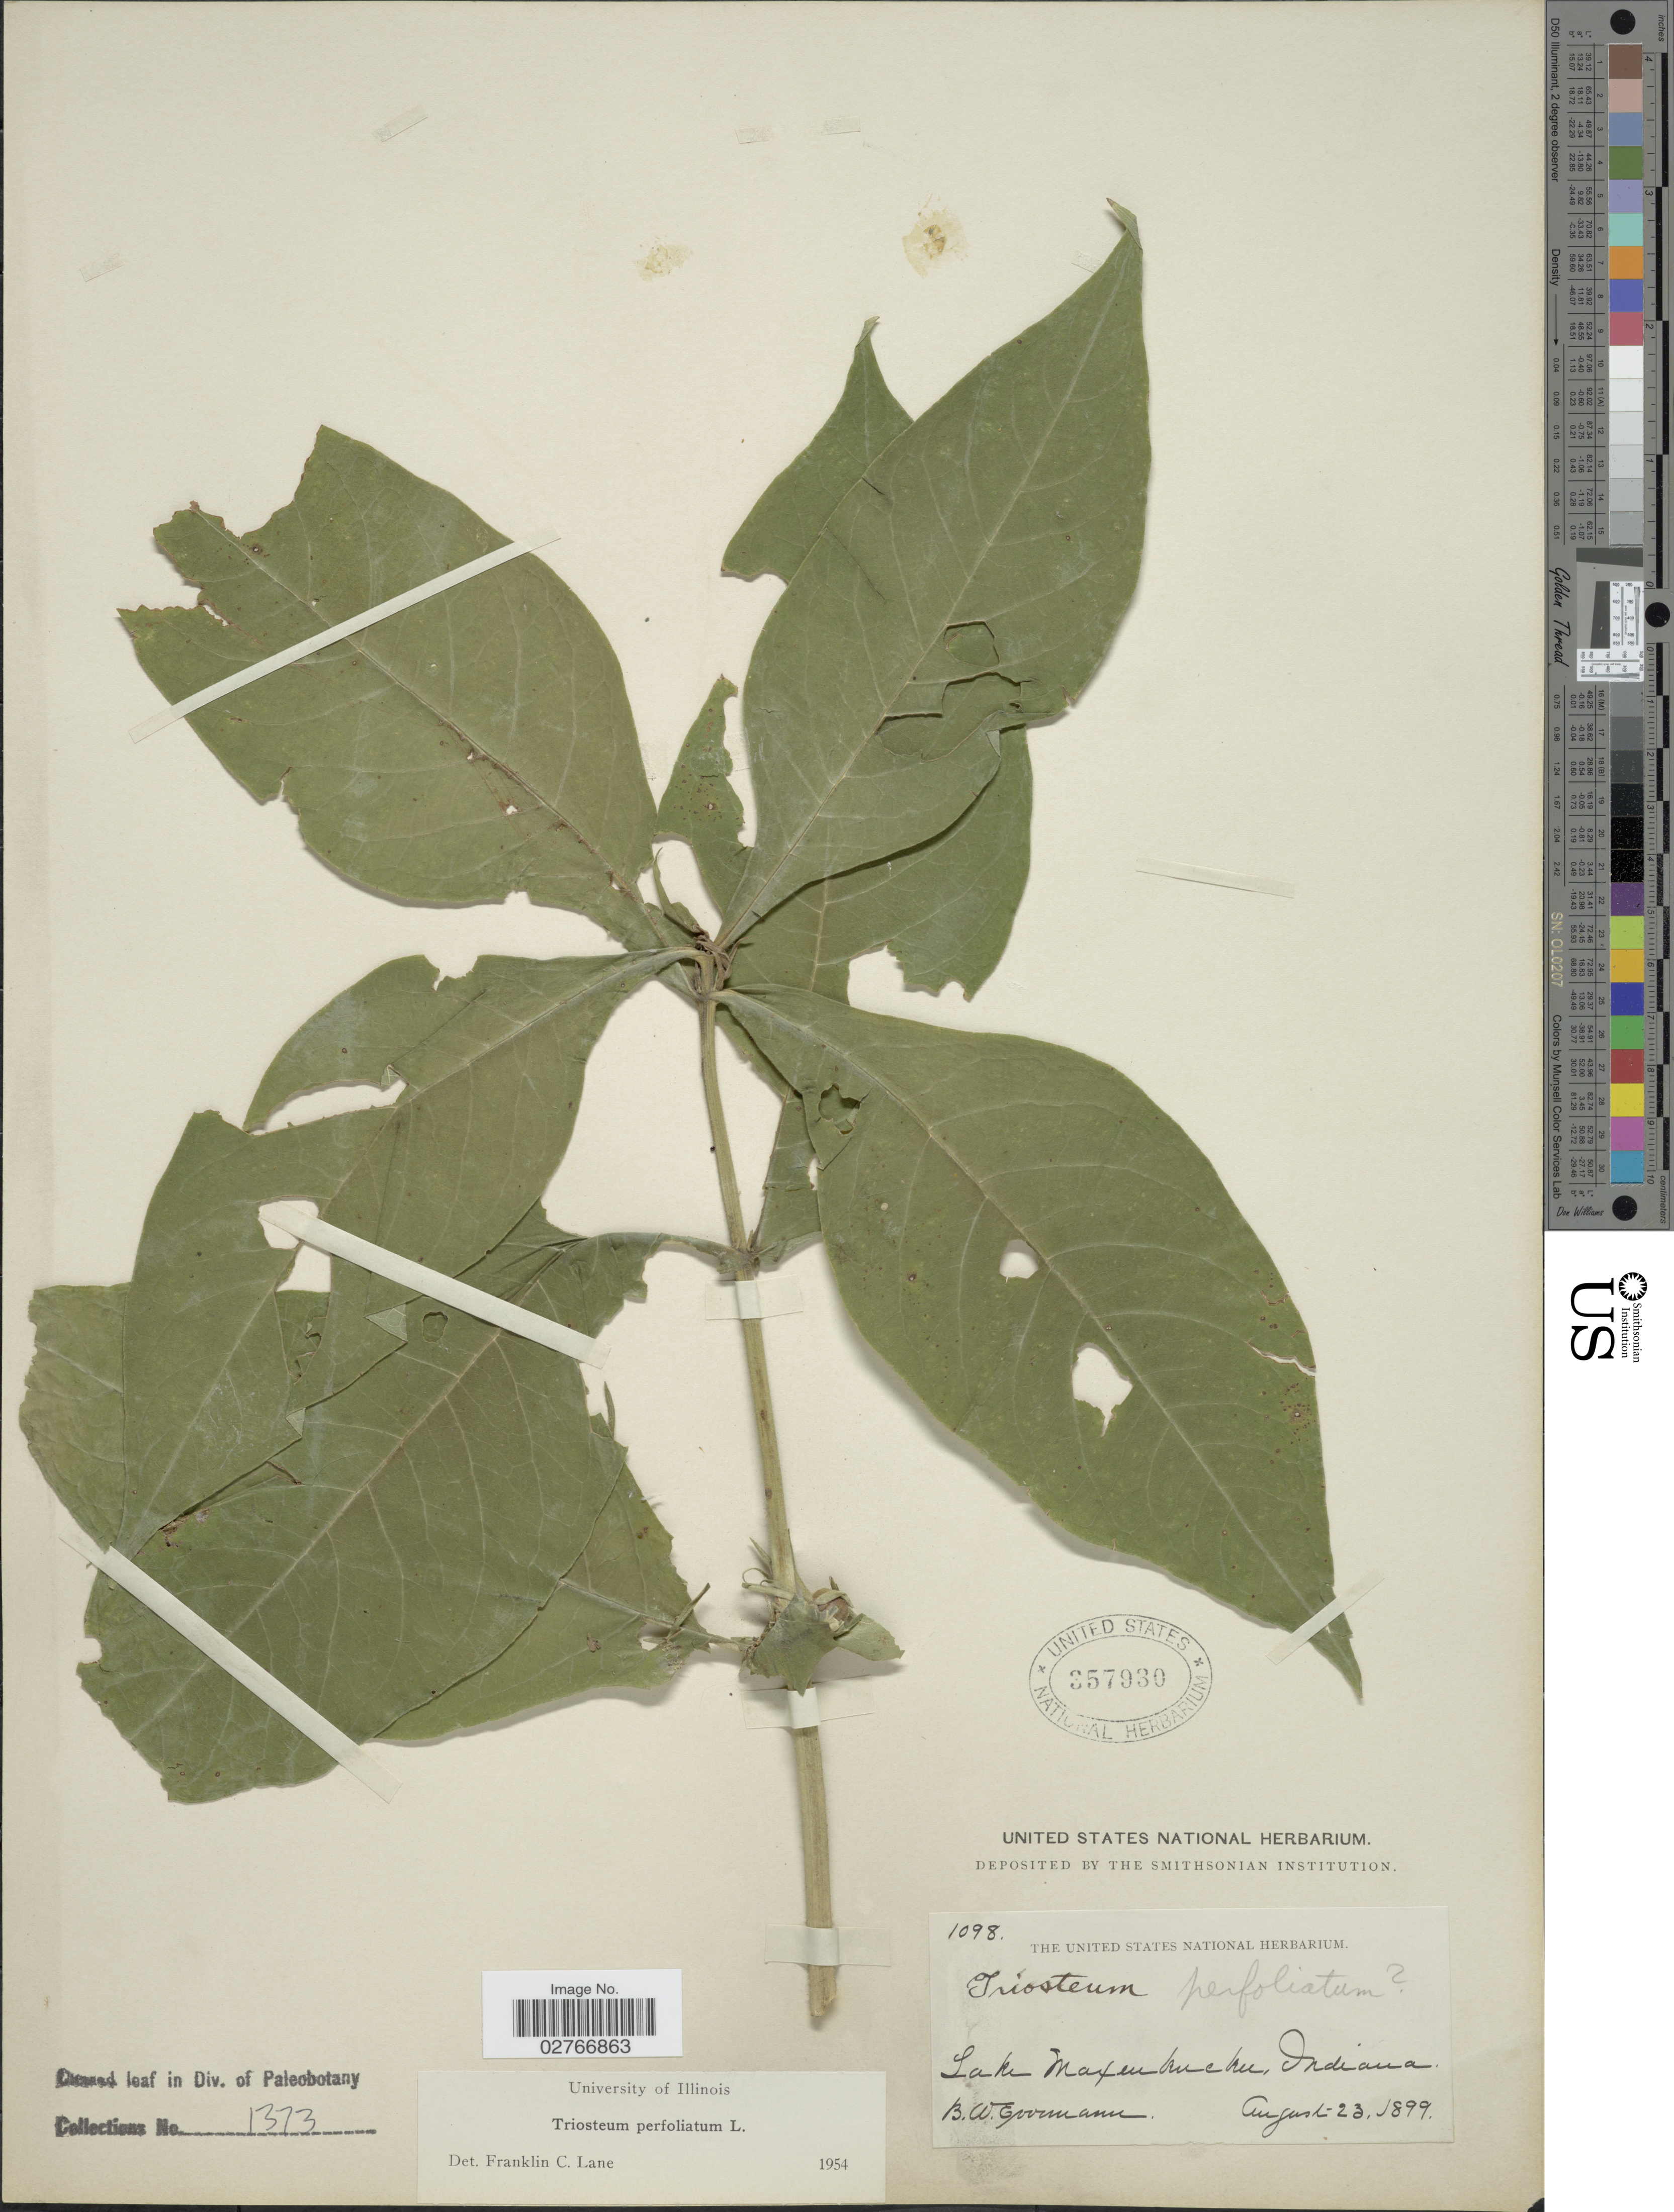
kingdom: Plantae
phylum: Tracheophyta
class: Magnoliopsida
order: Dipsacales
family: Caprifoliaceae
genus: Triosteum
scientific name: Triosteum perfoliatum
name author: L.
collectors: B. W. Evermann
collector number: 1098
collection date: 1899-08-23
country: United States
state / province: Indiana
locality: Lake Maxinkuckee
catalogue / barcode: US 357930